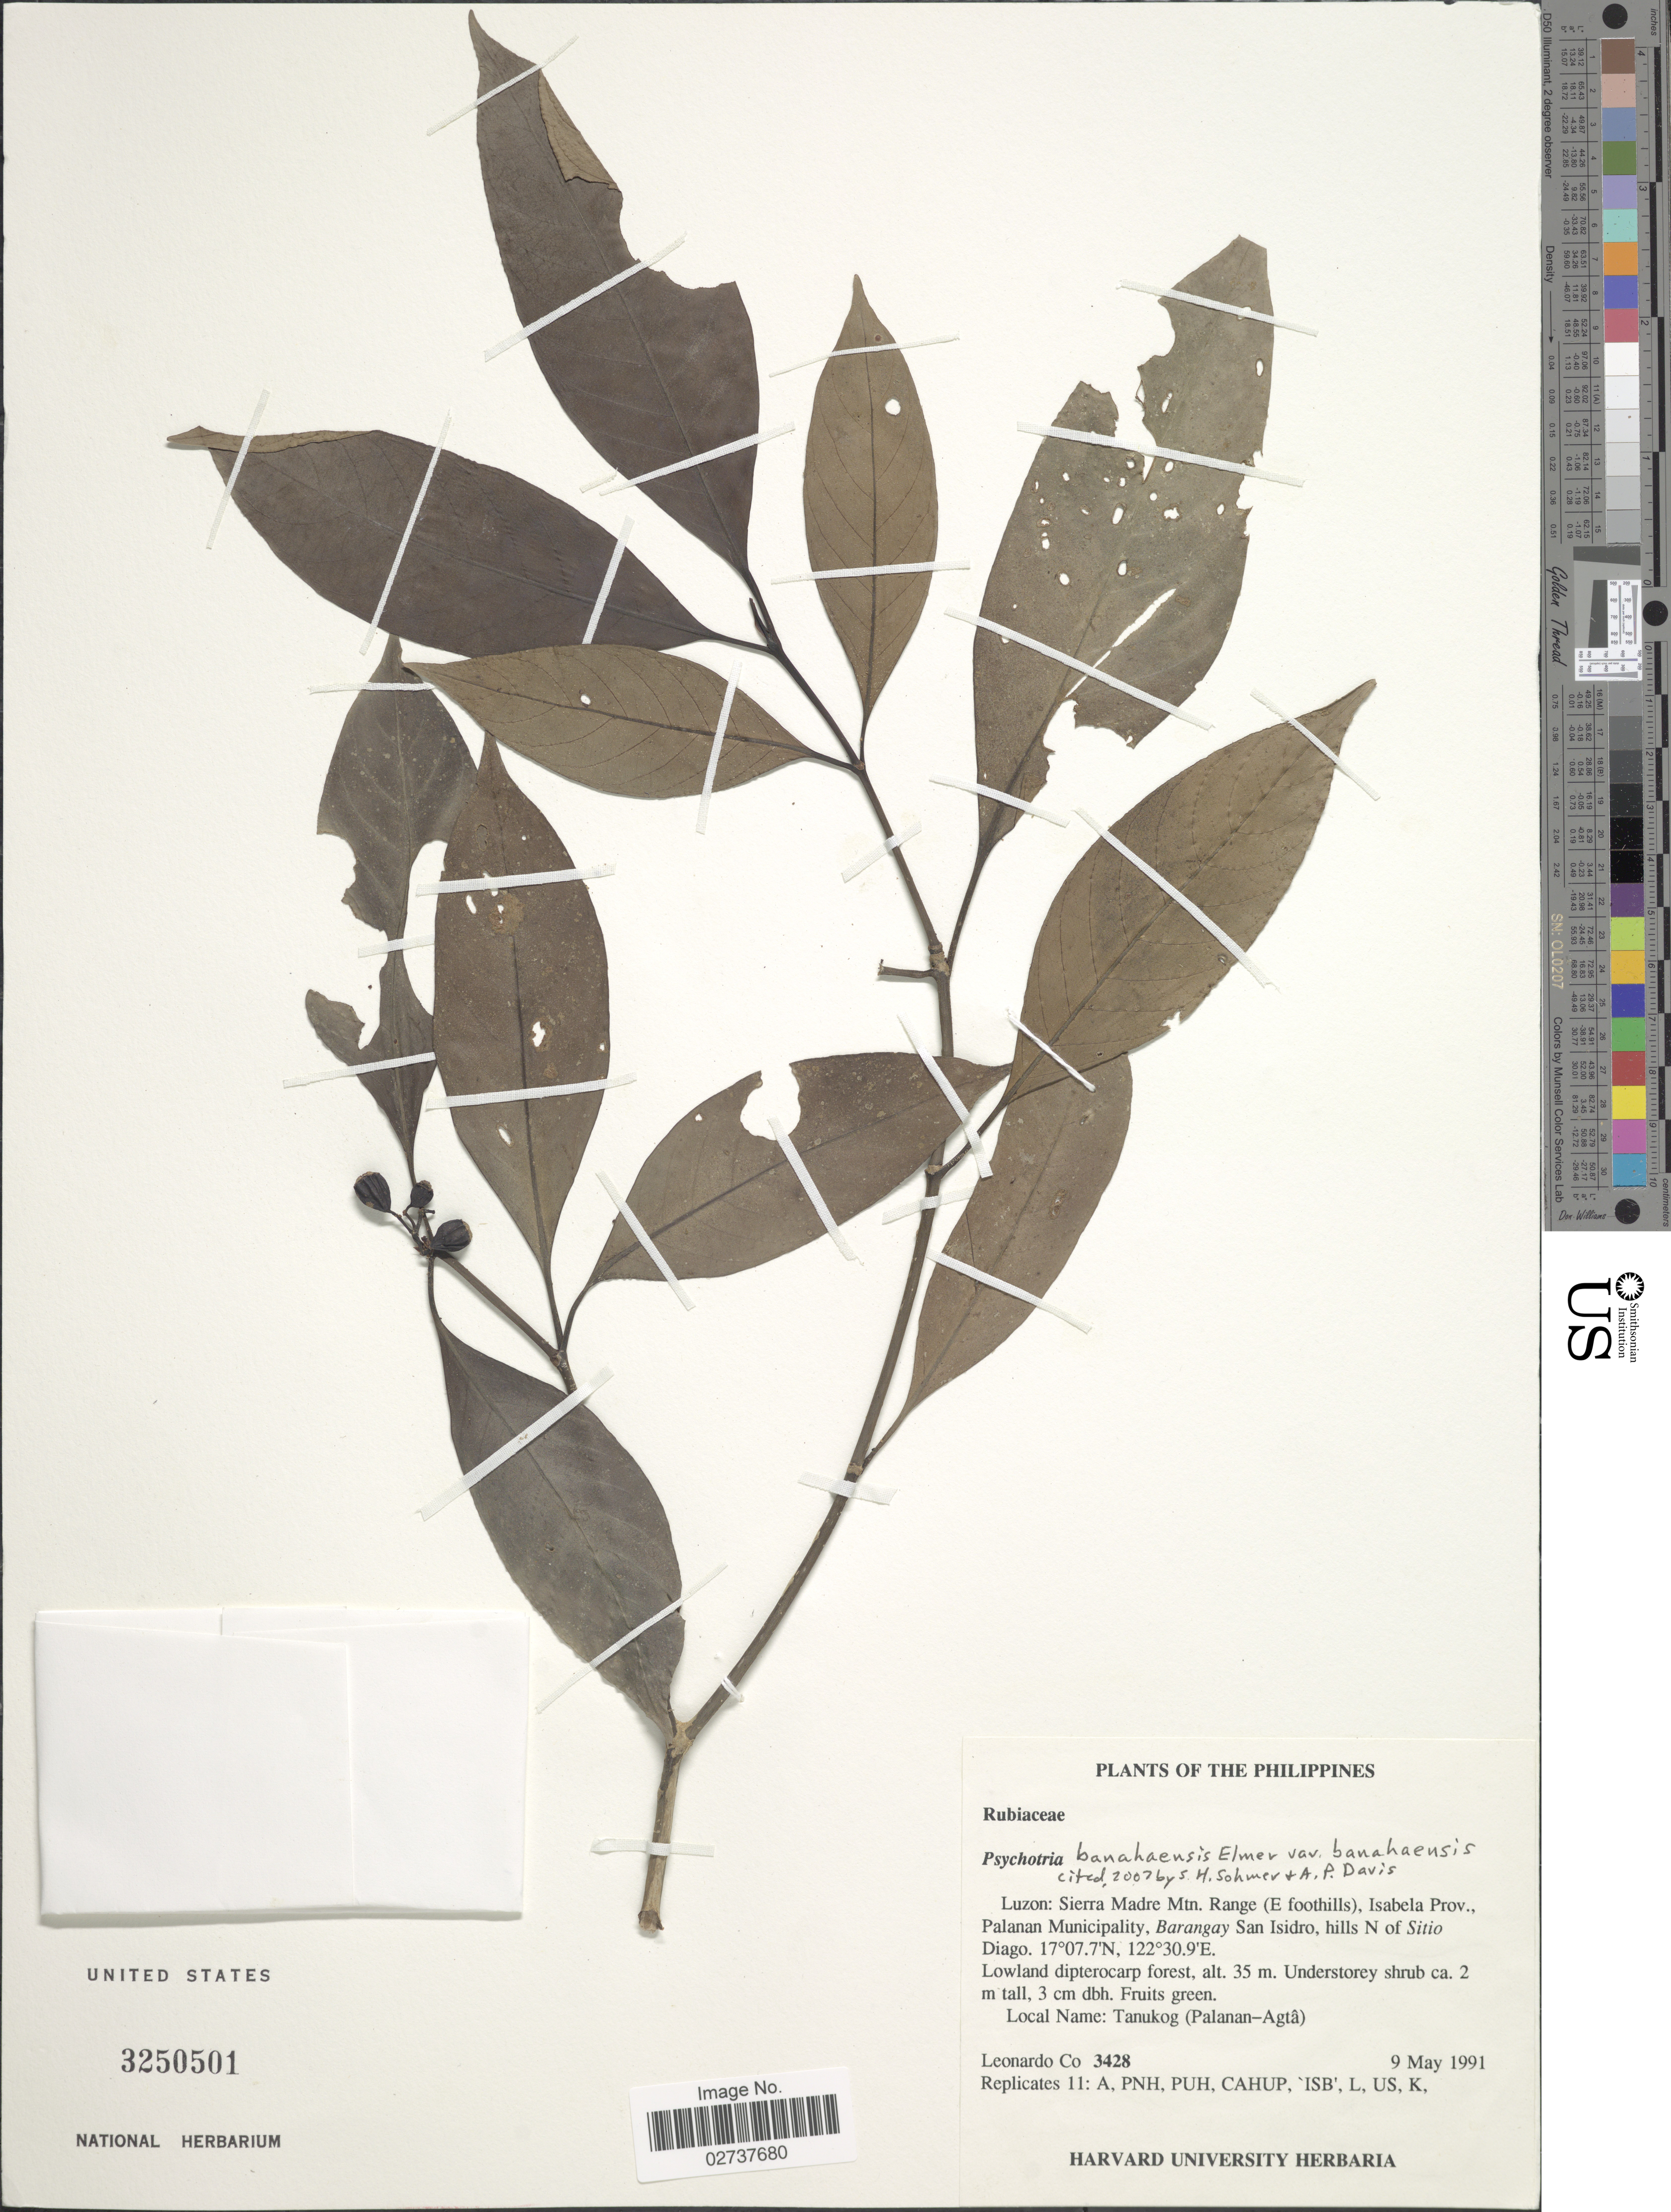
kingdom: Plantae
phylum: Tracheophyta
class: Magnoliopsida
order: Gentianales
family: Rubiaceae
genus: Psychotria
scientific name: Psychotria banahaensis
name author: Elmer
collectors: L. Co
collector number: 3428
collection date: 1991-05-09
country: Philippines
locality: Luzon, Sierra Madre Mtn. Range (E foothills), Isabela Prov., Palanan Municipality, Barangay San Isidro, hills N of Sitio Diago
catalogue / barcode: US 3250501